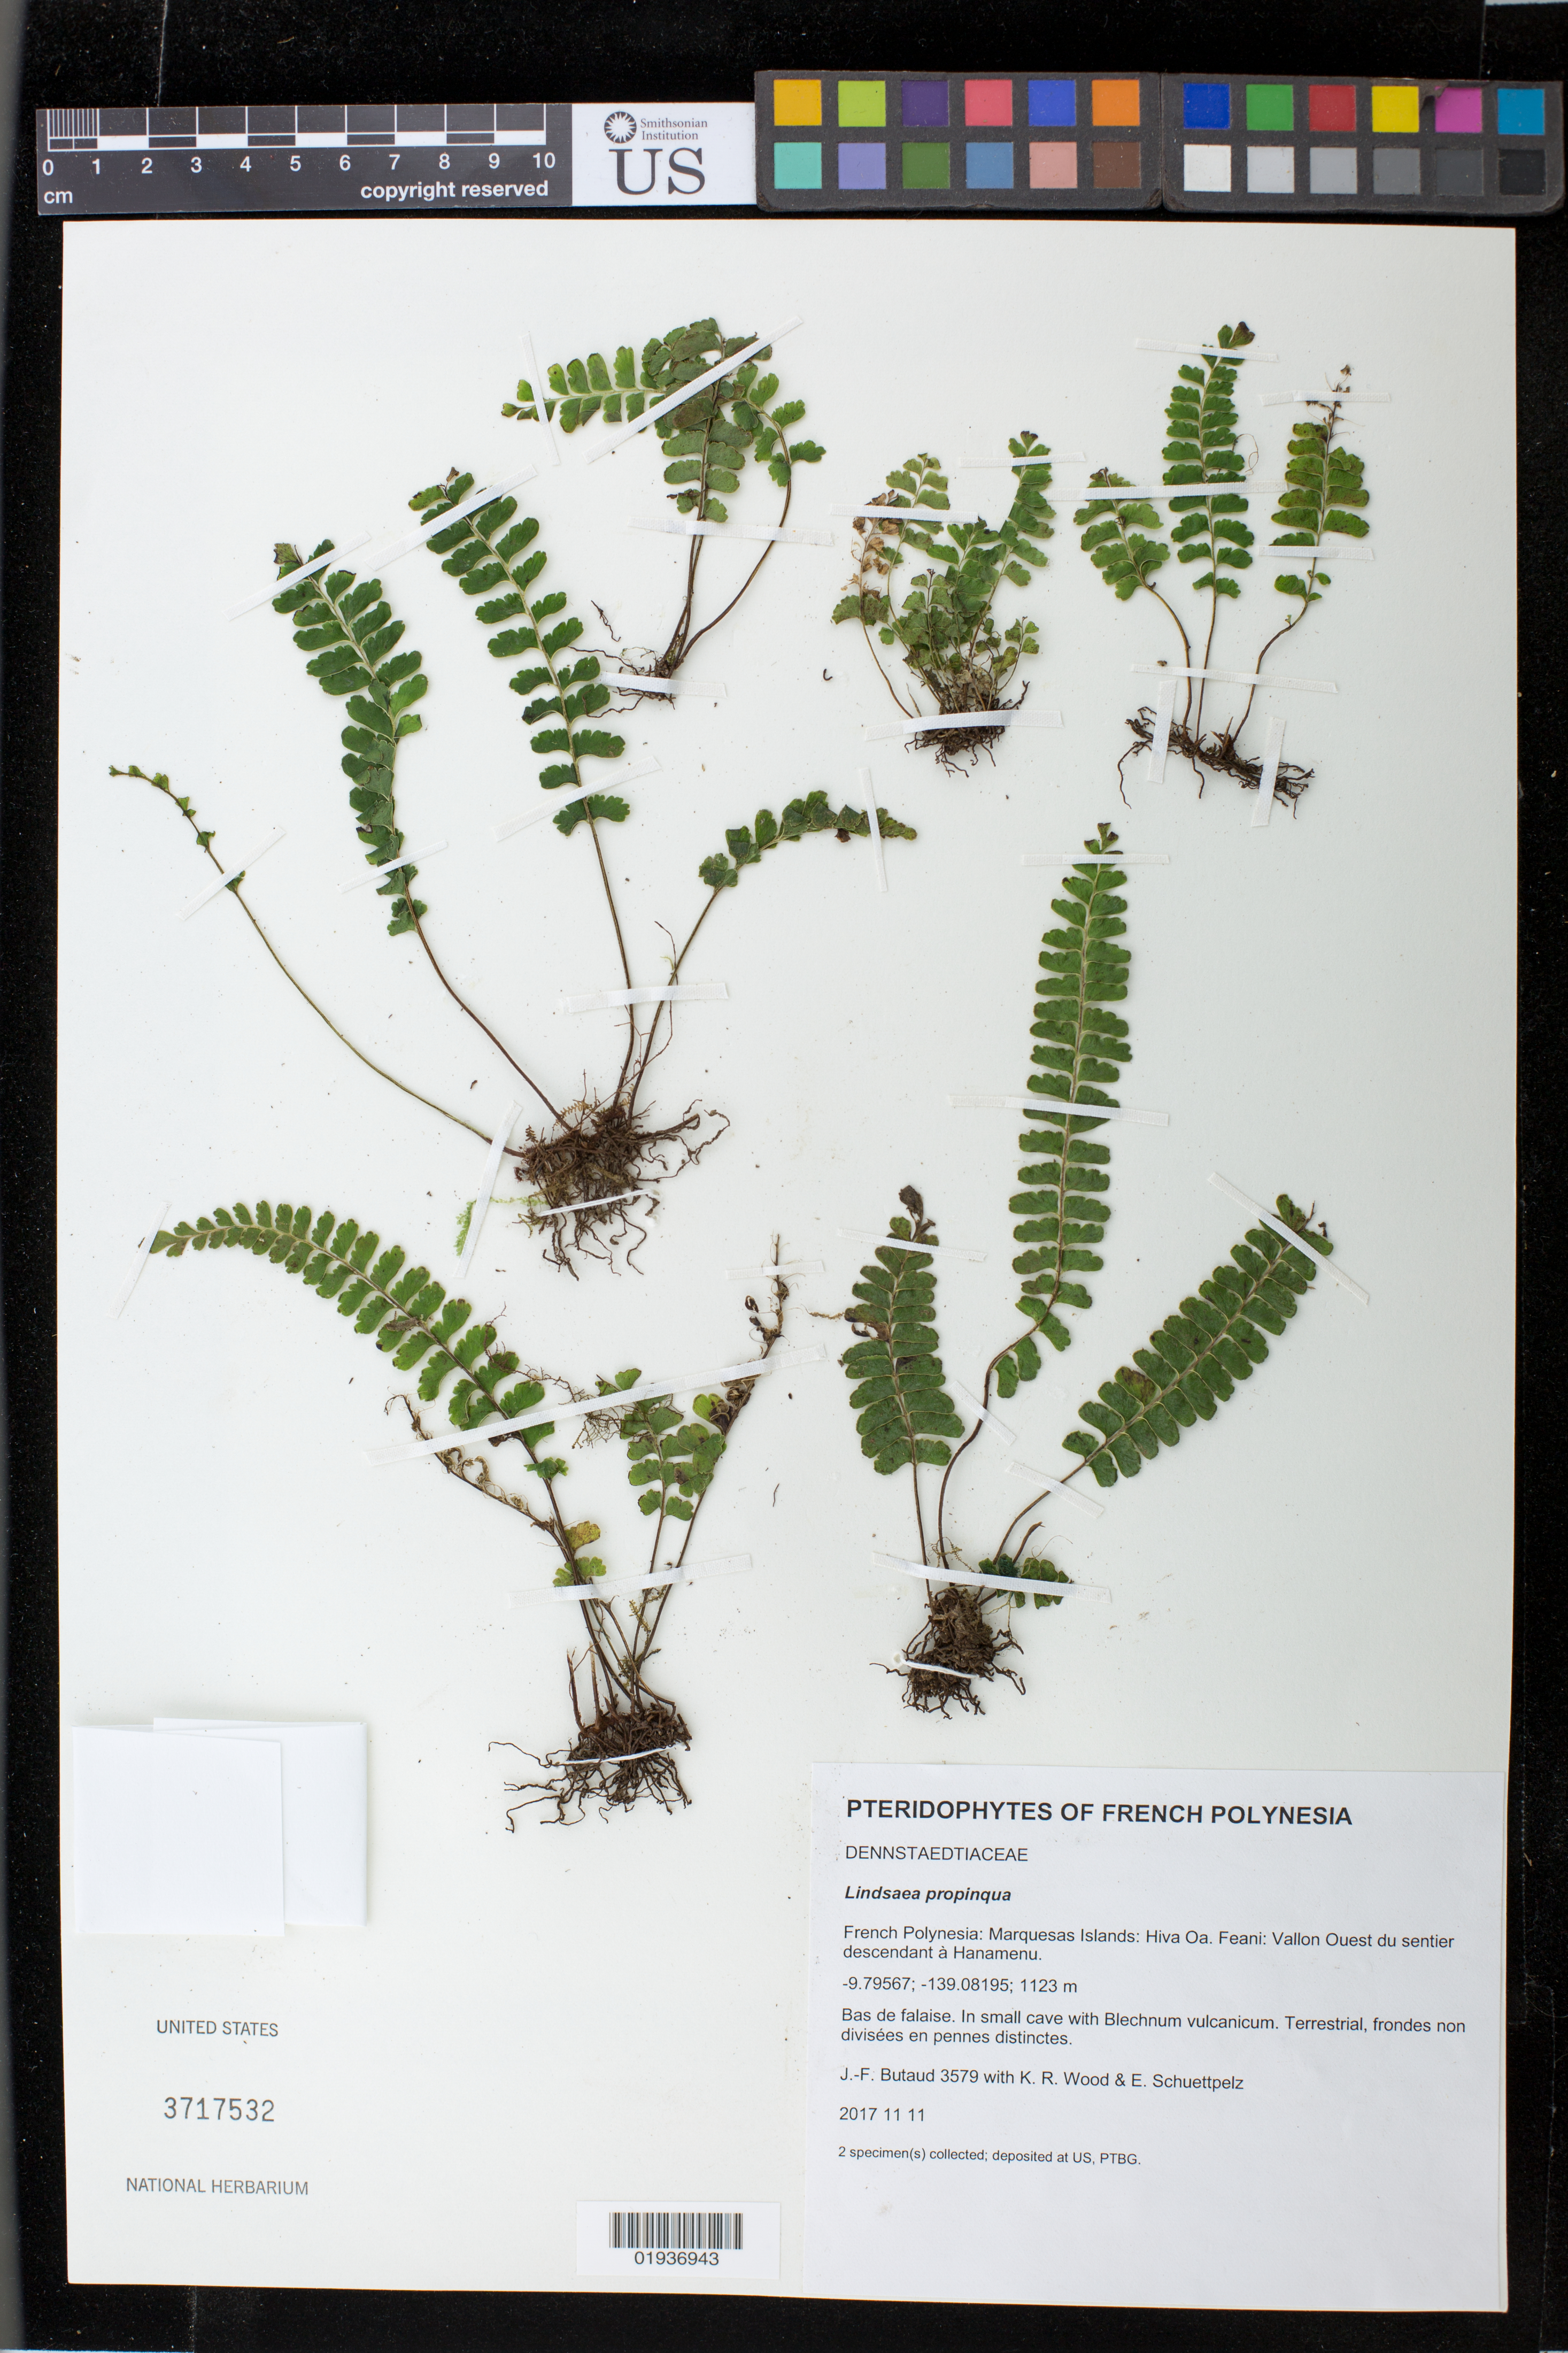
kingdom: Plantae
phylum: Tracheophyta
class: Polypodiopsida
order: Polypodiales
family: Lindsaeaceae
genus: Lindsaea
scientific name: Lindsaea propinqua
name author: Hook.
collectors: J.-F. Butaud, K. R. Wood & E. Schuettpelz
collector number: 3579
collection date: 2017-11-11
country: French Polynesia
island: Hiva Oa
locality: Hiva Oa, Feani, Vallon Ouest du sentier descendant a Hanamenu.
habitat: Bas de falaise, in small cave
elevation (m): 1123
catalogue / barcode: US 3717532